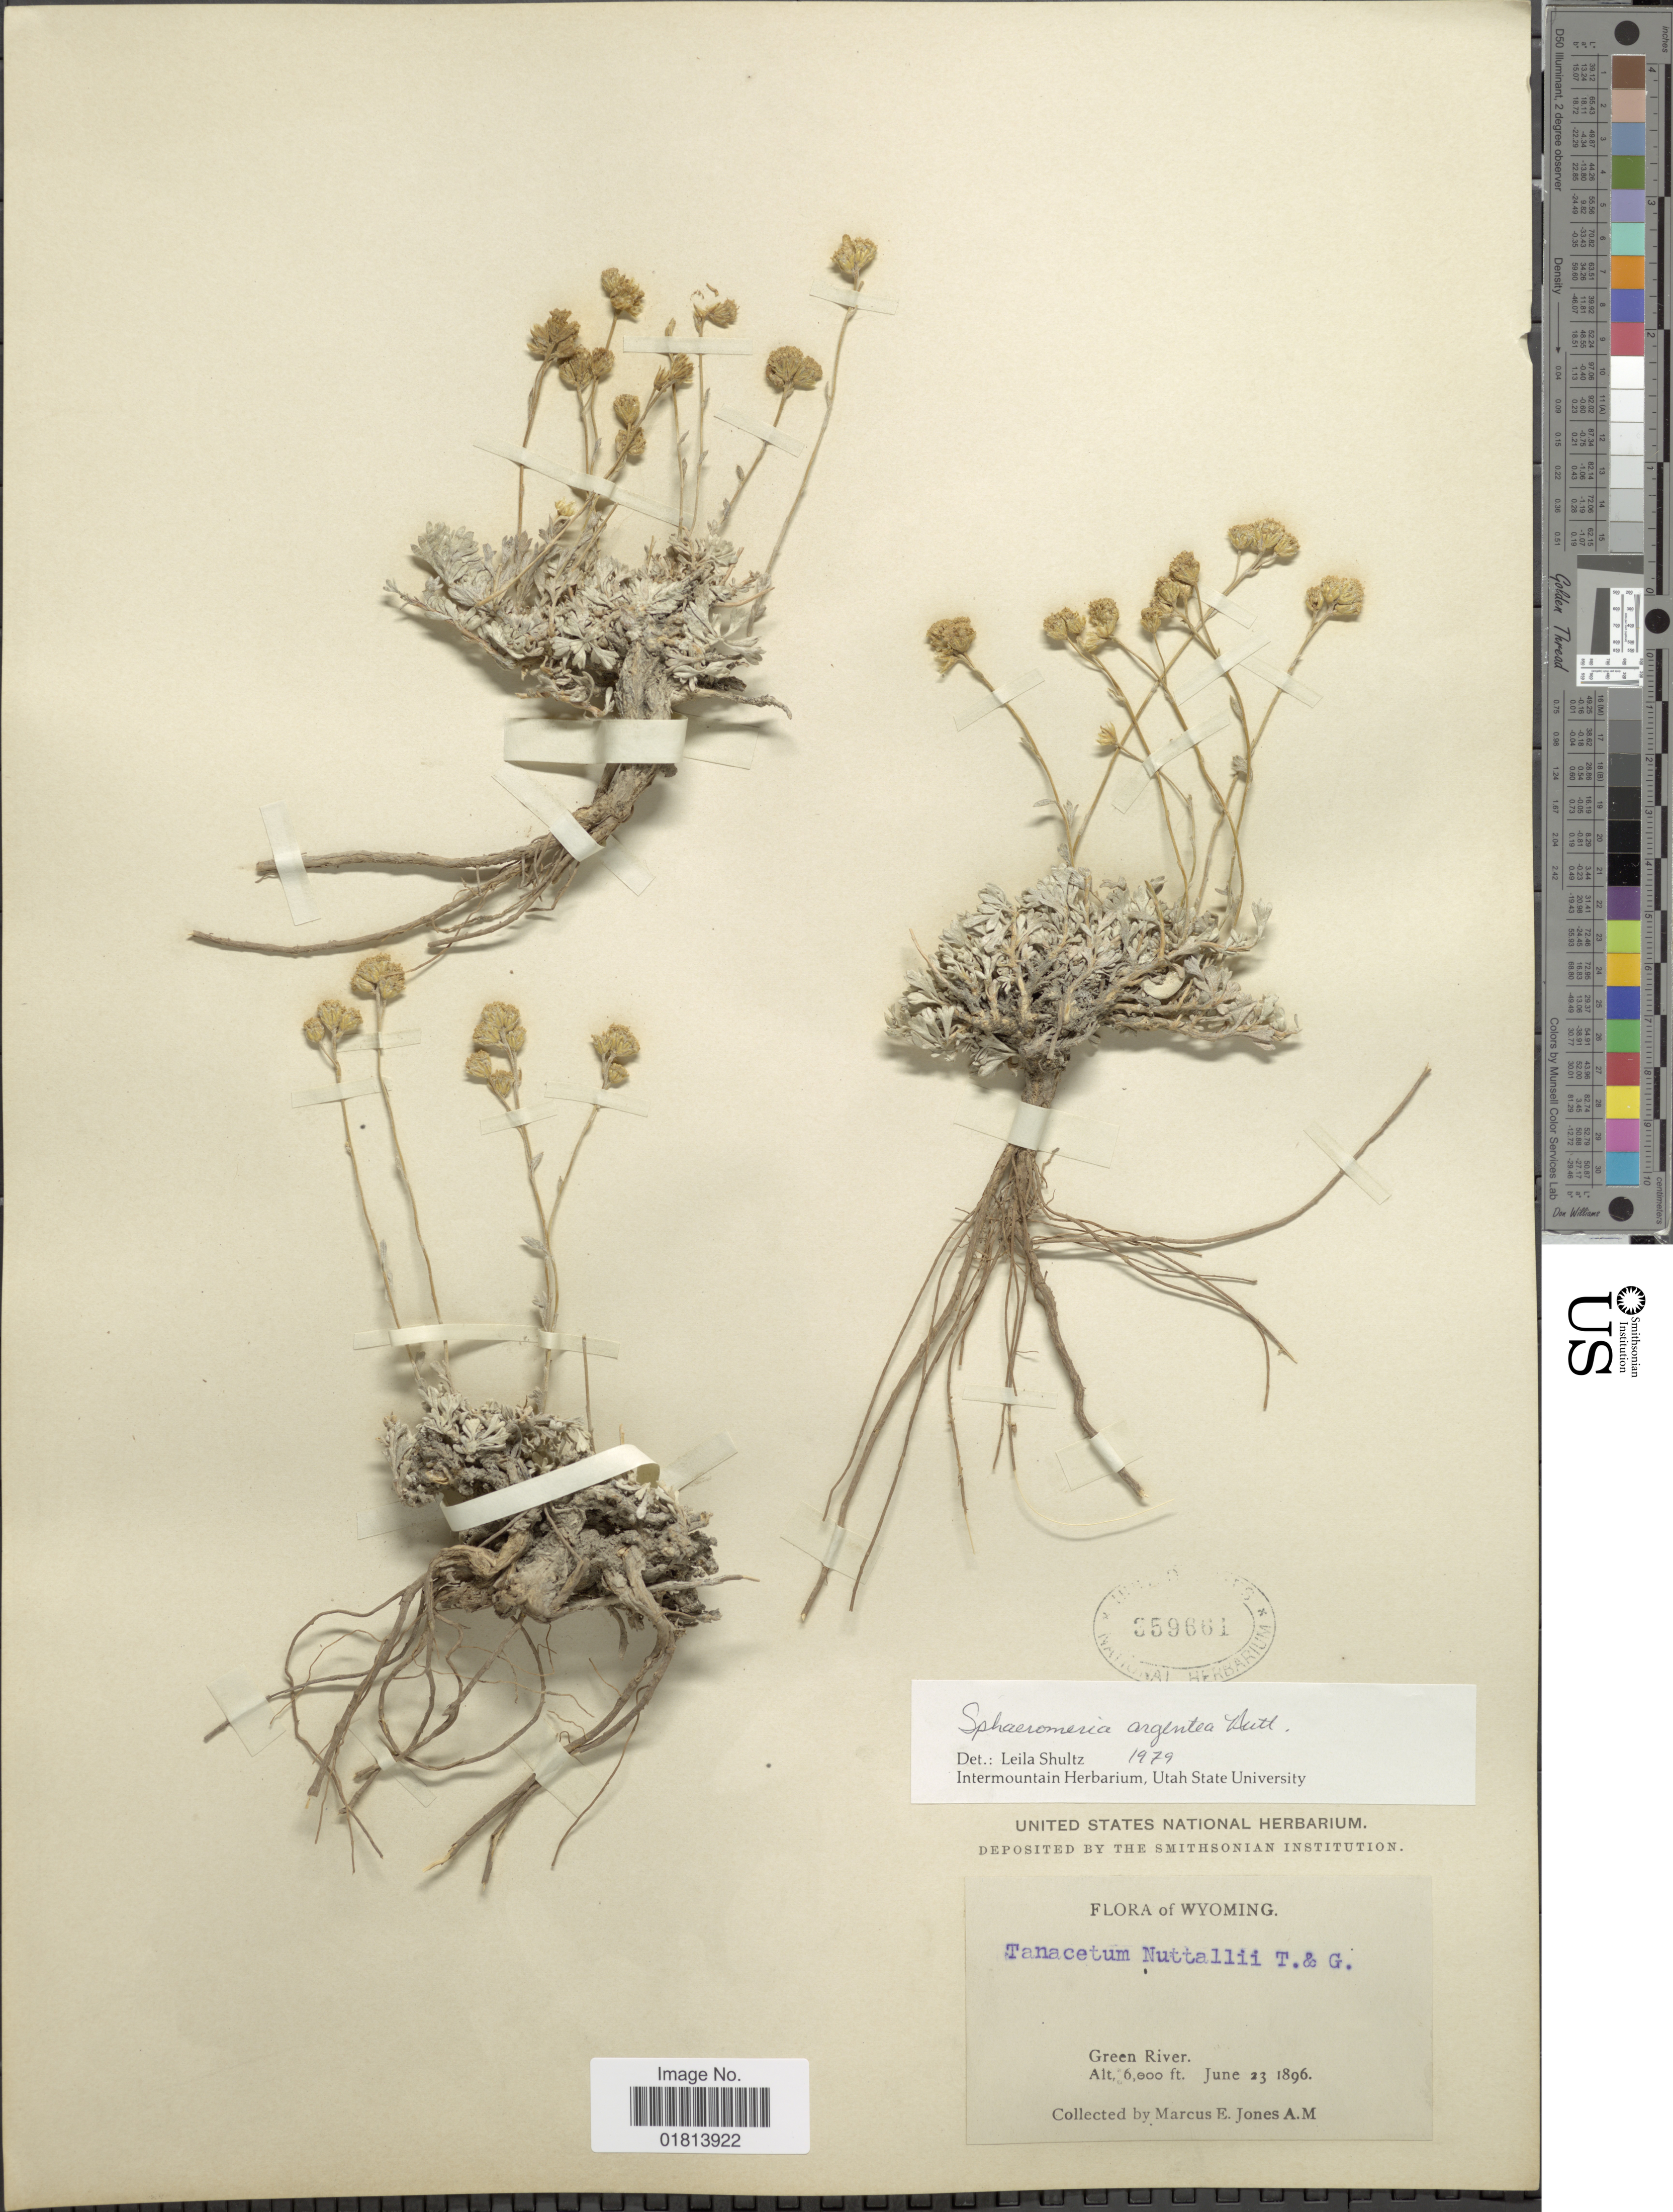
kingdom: Plantae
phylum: Tracheophyta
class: Magnoliopsida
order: Asterales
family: Asteraceae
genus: Sphaeromeria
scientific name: Sphaeromeria argentea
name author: Nutt.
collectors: M. E. Jones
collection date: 1896-06-23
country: United States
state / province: Wyoming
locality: Green River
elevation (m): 1829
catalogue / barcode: US 359661